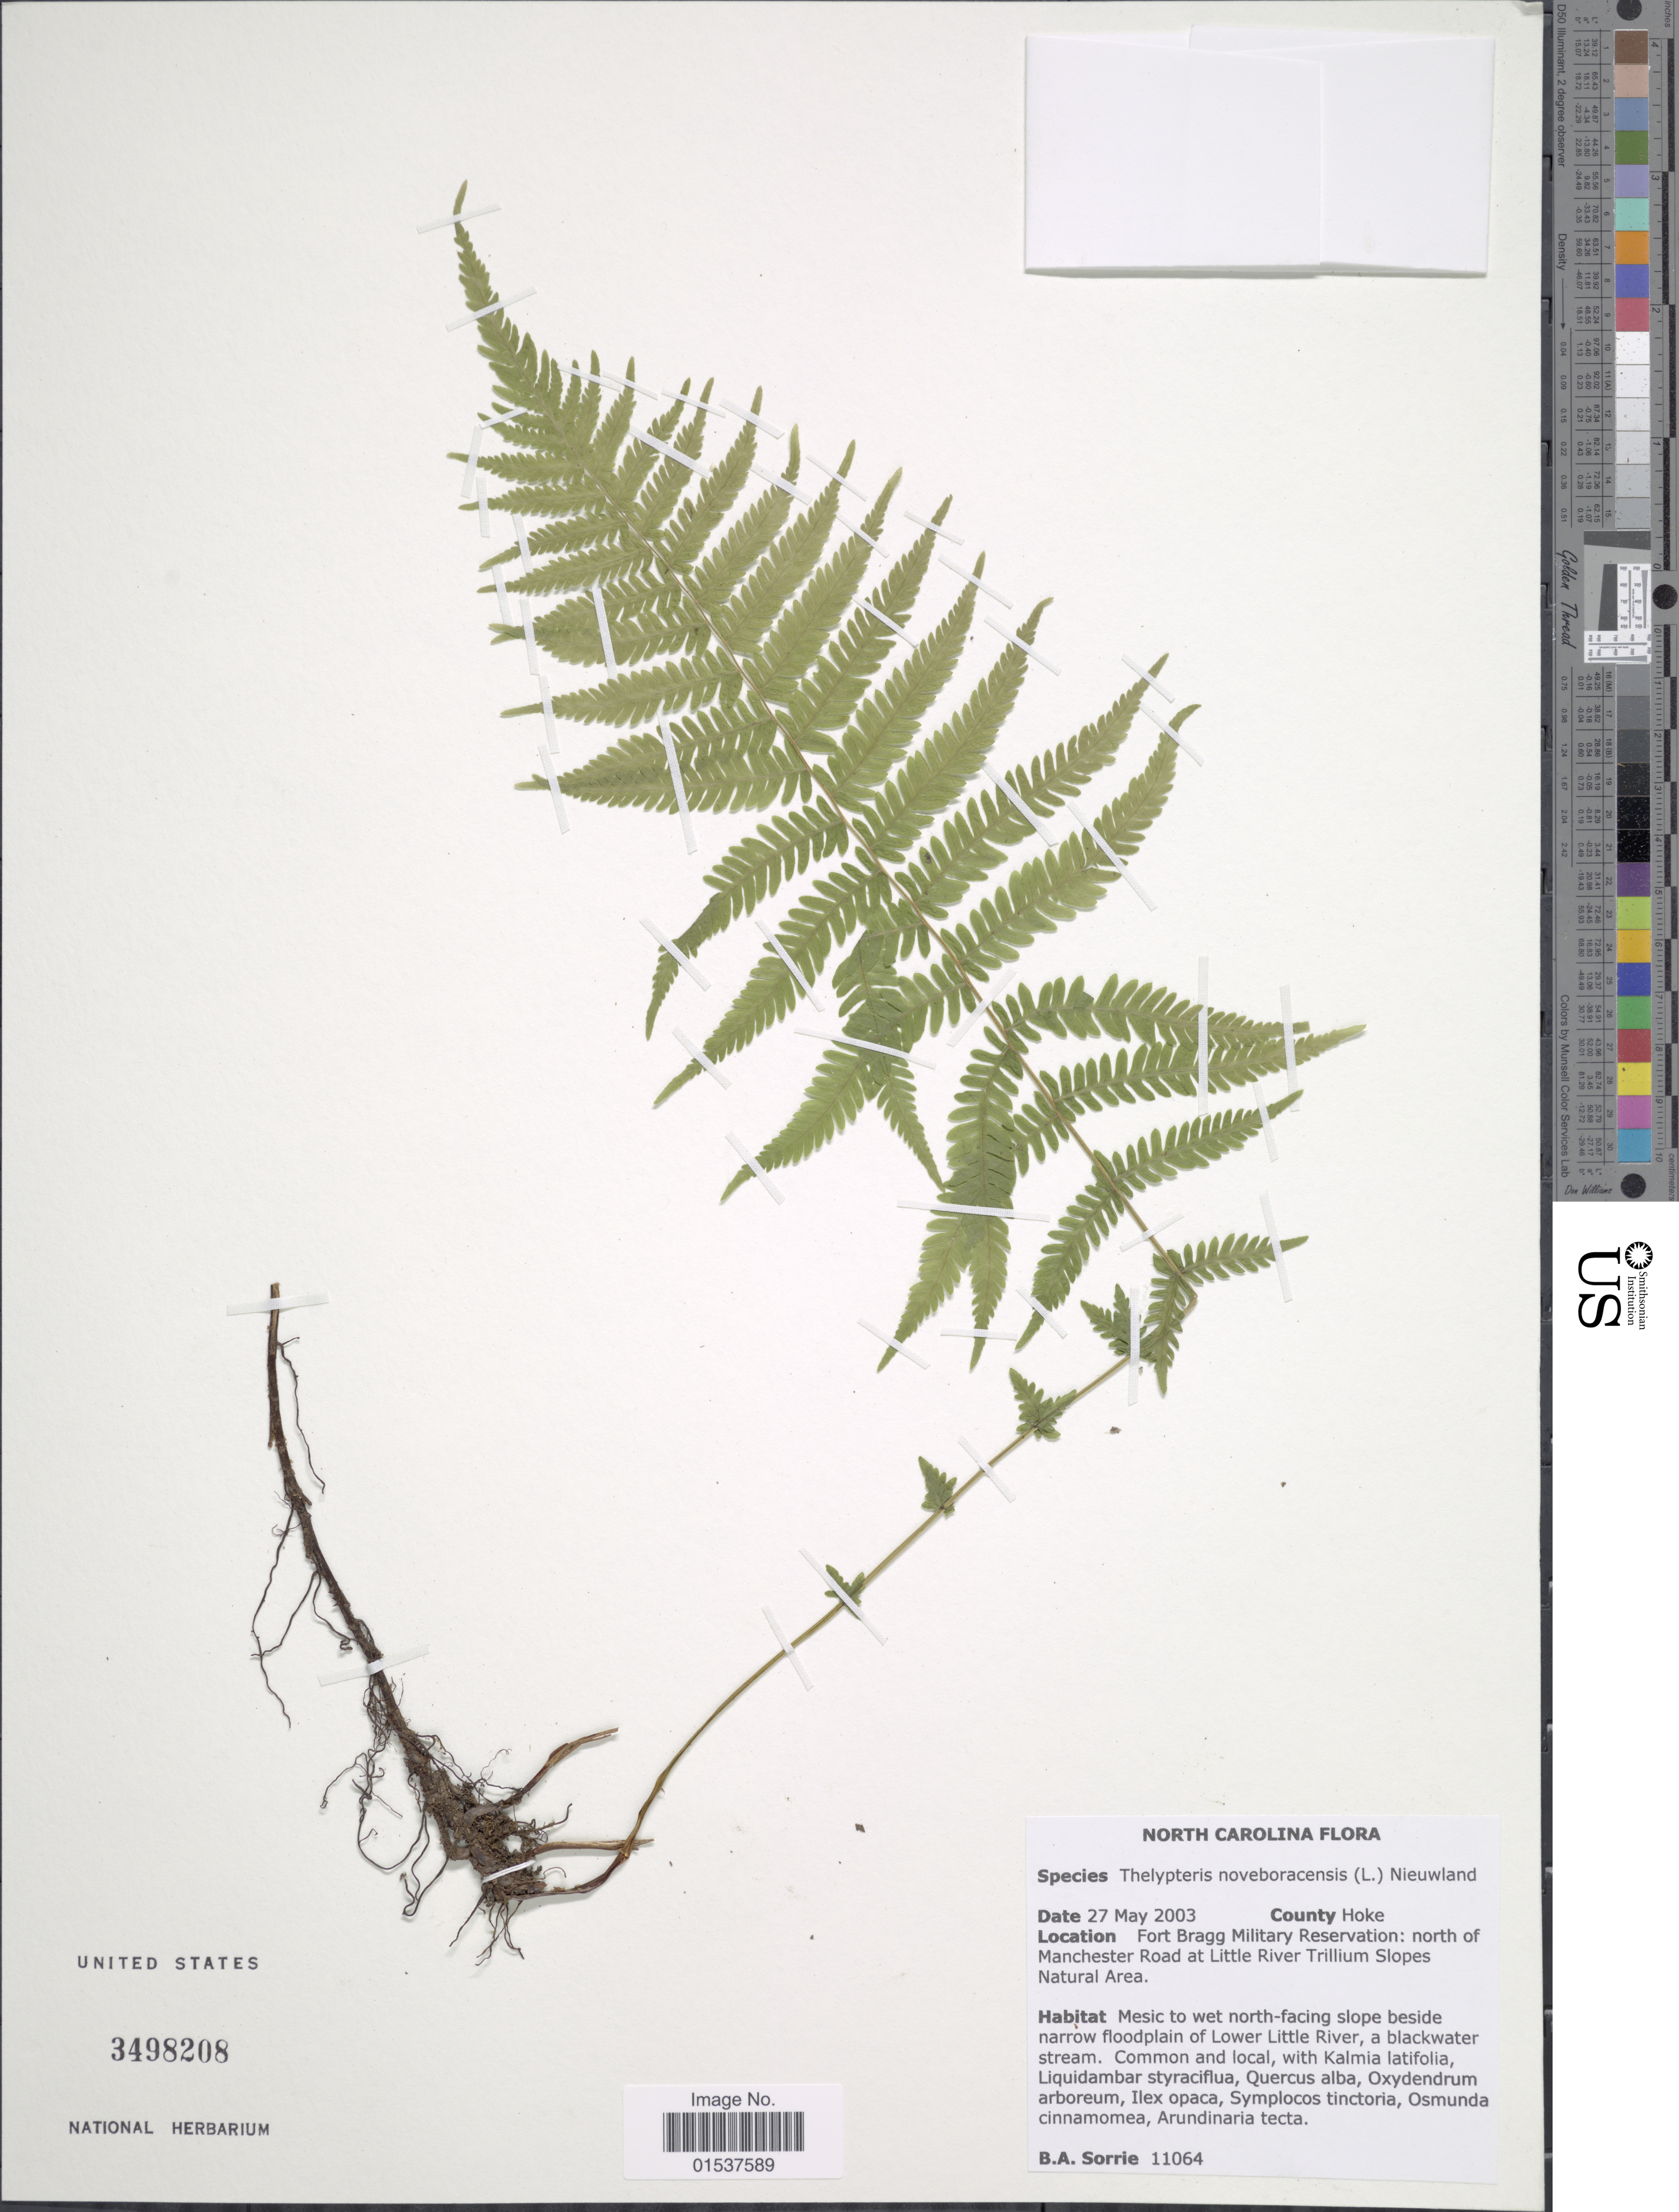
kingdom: Plantae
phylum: Tracheophyta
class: Polypodiopsida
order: Polypodiales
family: Thelypteridaceae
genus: Parathelypteris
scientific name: Parathelypteris noveboracensis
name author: (L.) Ching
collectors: B. Sorrie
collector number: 11064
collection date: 2003-05-27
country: United States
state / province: North Carolina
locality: Fort Bragg Military reservation: North of Manchester Road at Little River Trilium Slopes Natural Area.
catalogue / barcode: US 3498208